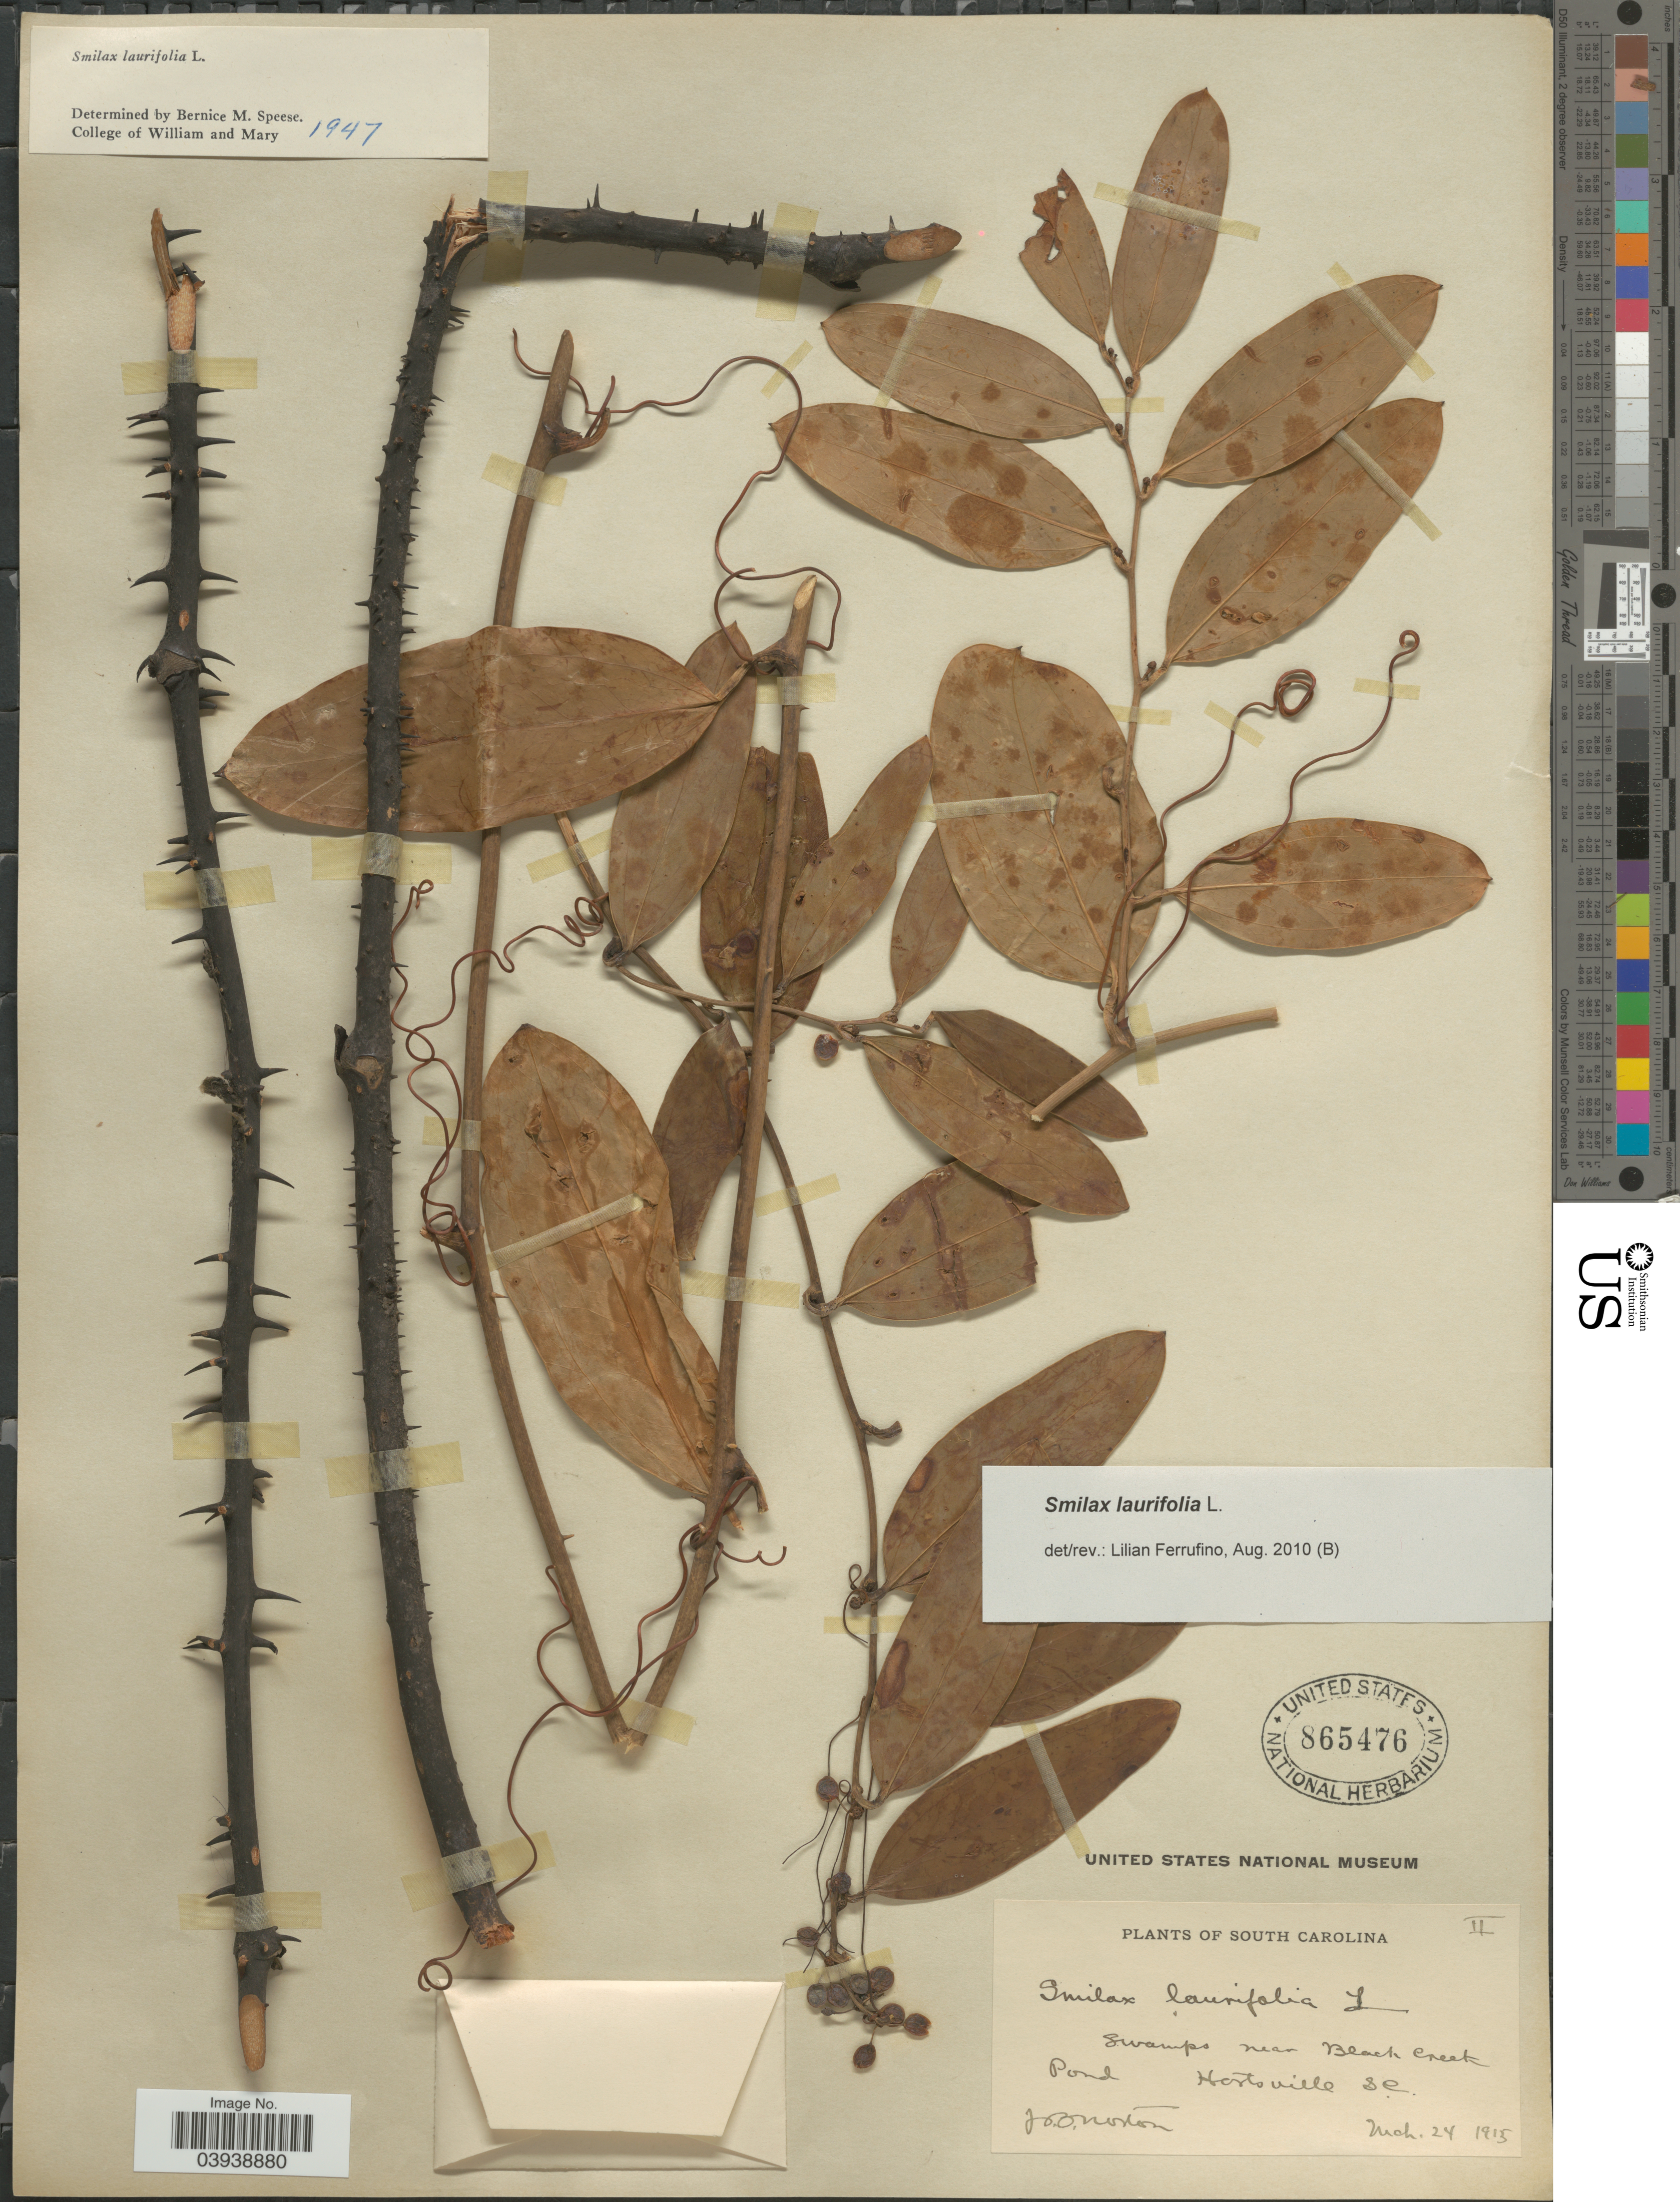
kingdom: Plantae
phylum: Tracheophyta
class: Liliopsida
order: Liliales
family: Smilacaceae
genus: Smilax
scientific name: Smilax laurifolia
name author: L.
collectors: J. B. Norton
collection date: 1915-03-24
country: United States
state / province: South Carolina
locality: Swamps near Black Creek Pond. Hartsville.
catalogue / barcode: US 865476